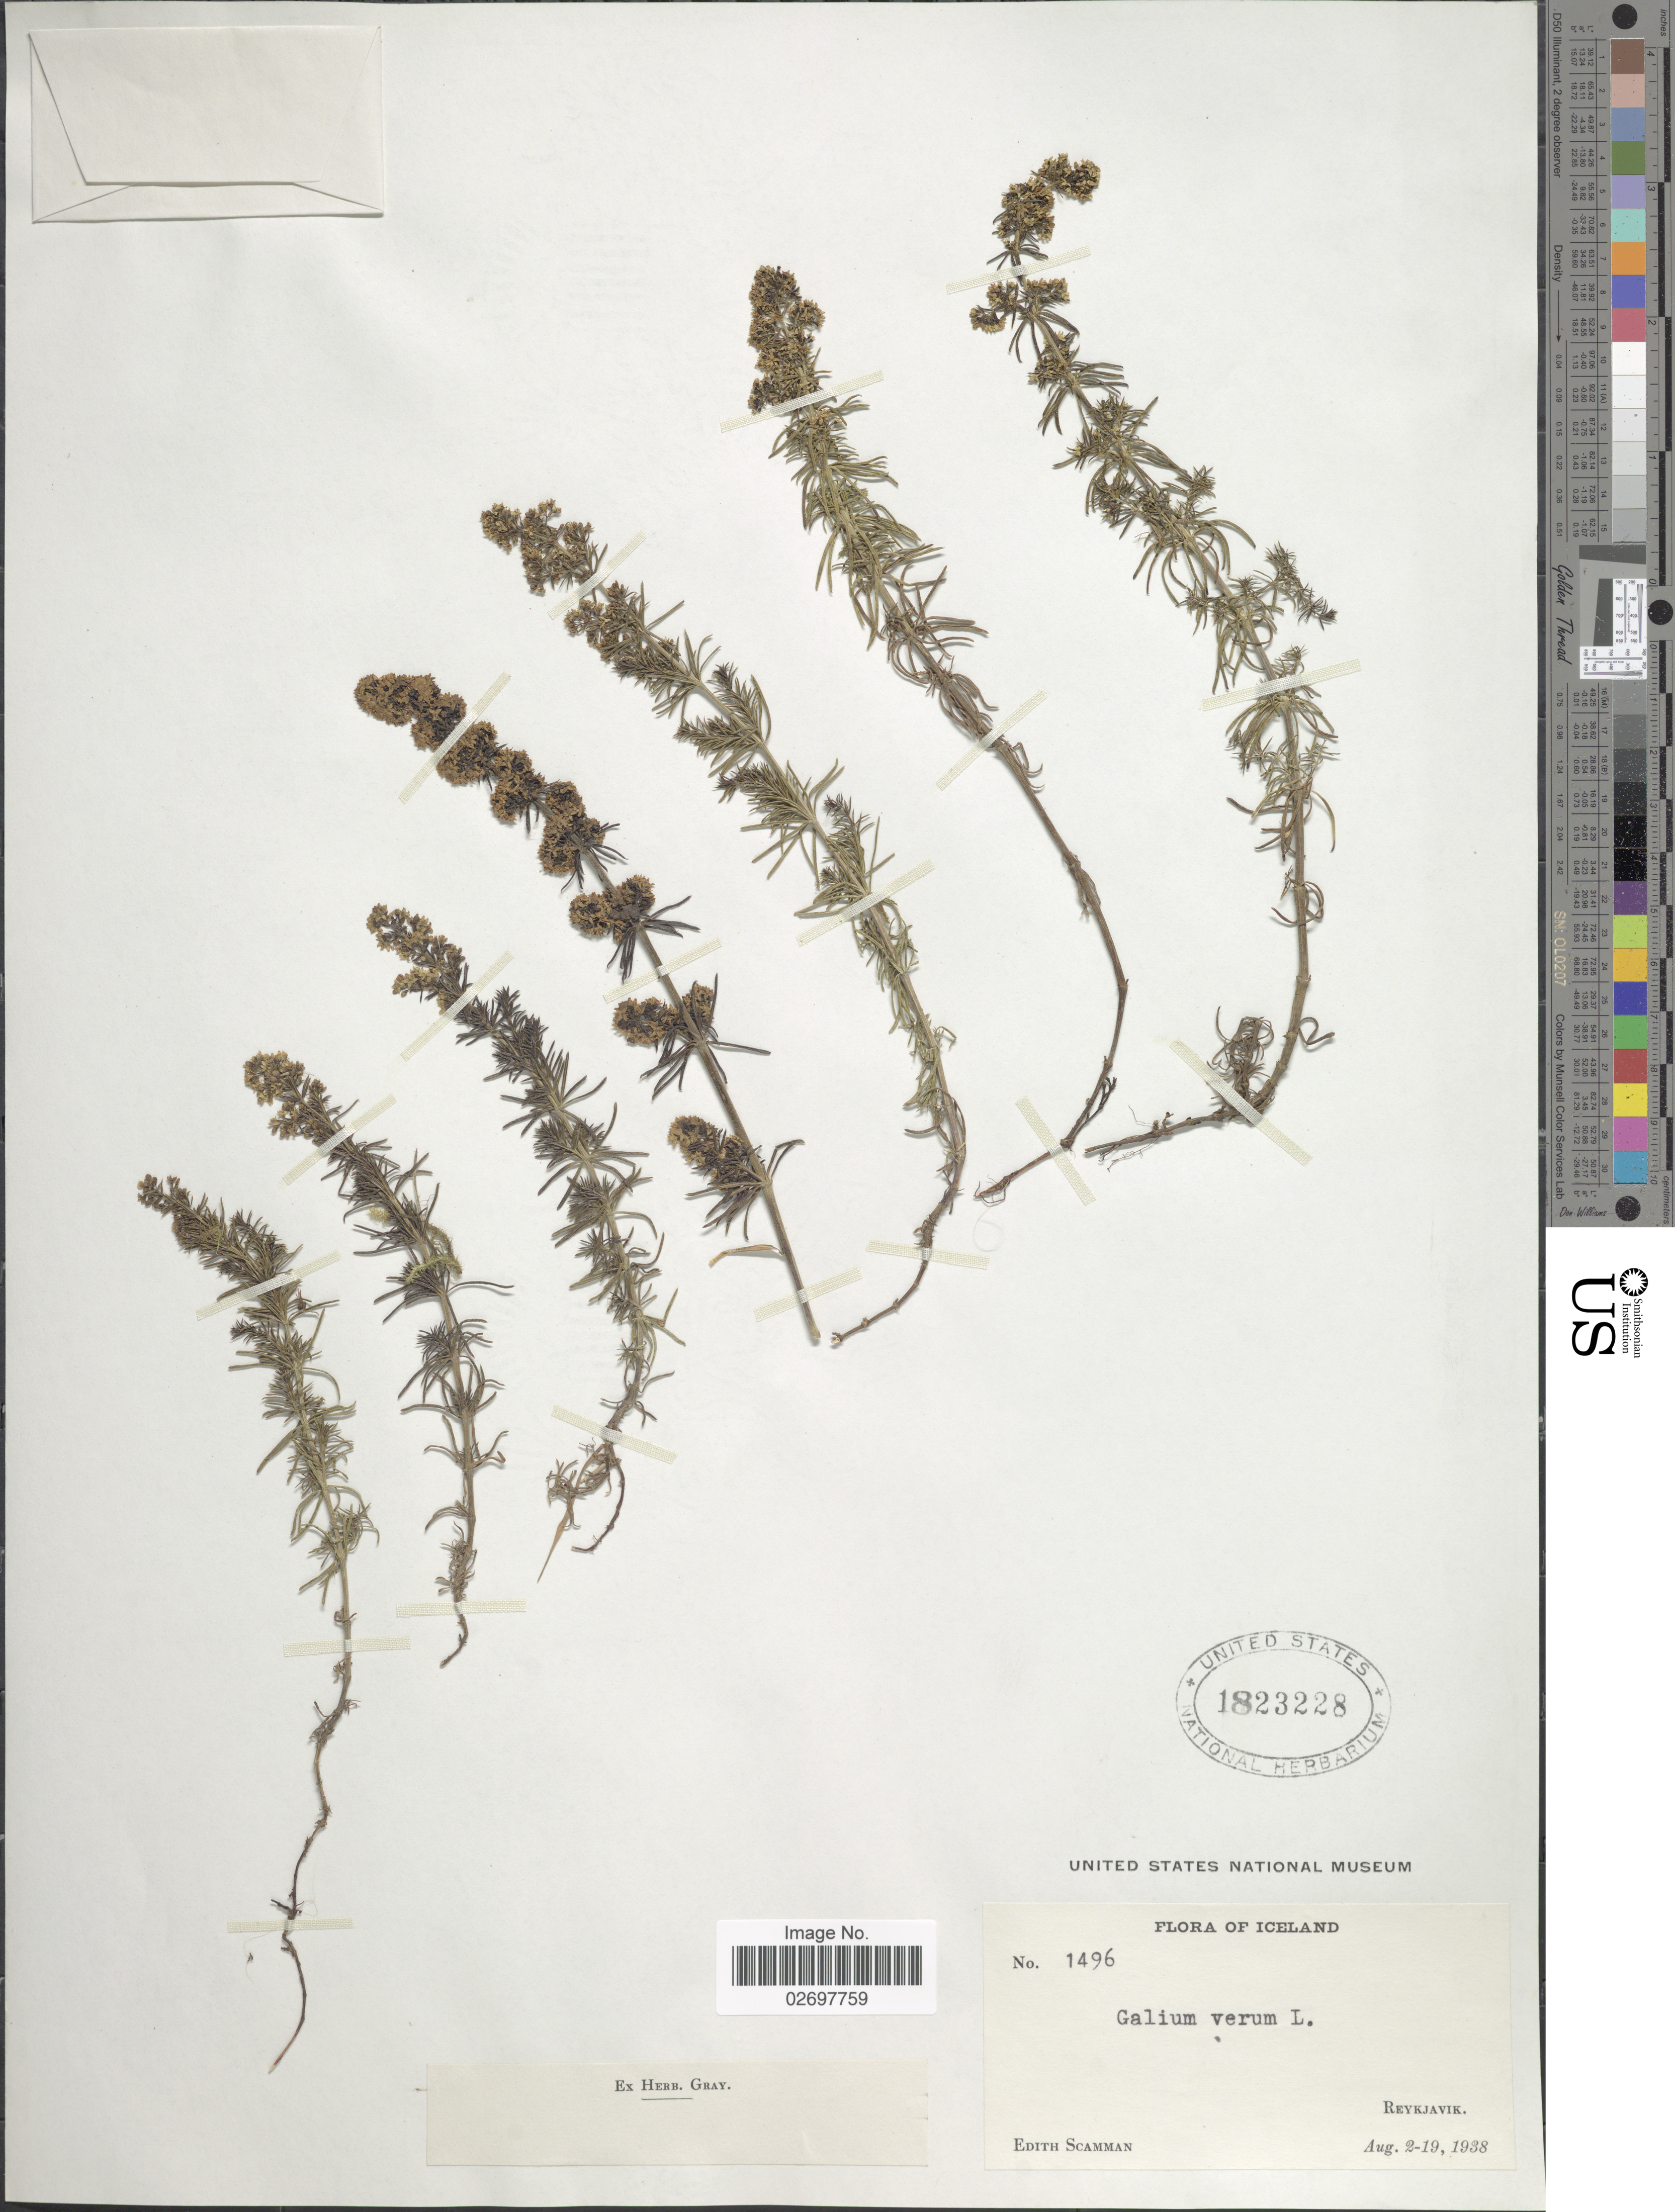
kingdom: Plantae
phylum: Tracheophyta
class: Magnoliopsida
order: Gentianales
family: Rubiaceae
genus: Galium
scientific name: Galium verum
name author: L.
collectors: E. Scamman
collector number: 1496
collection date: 1938-08-02/1938-08-19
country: Iceland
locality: Reykjavik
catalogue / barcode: US 1823228